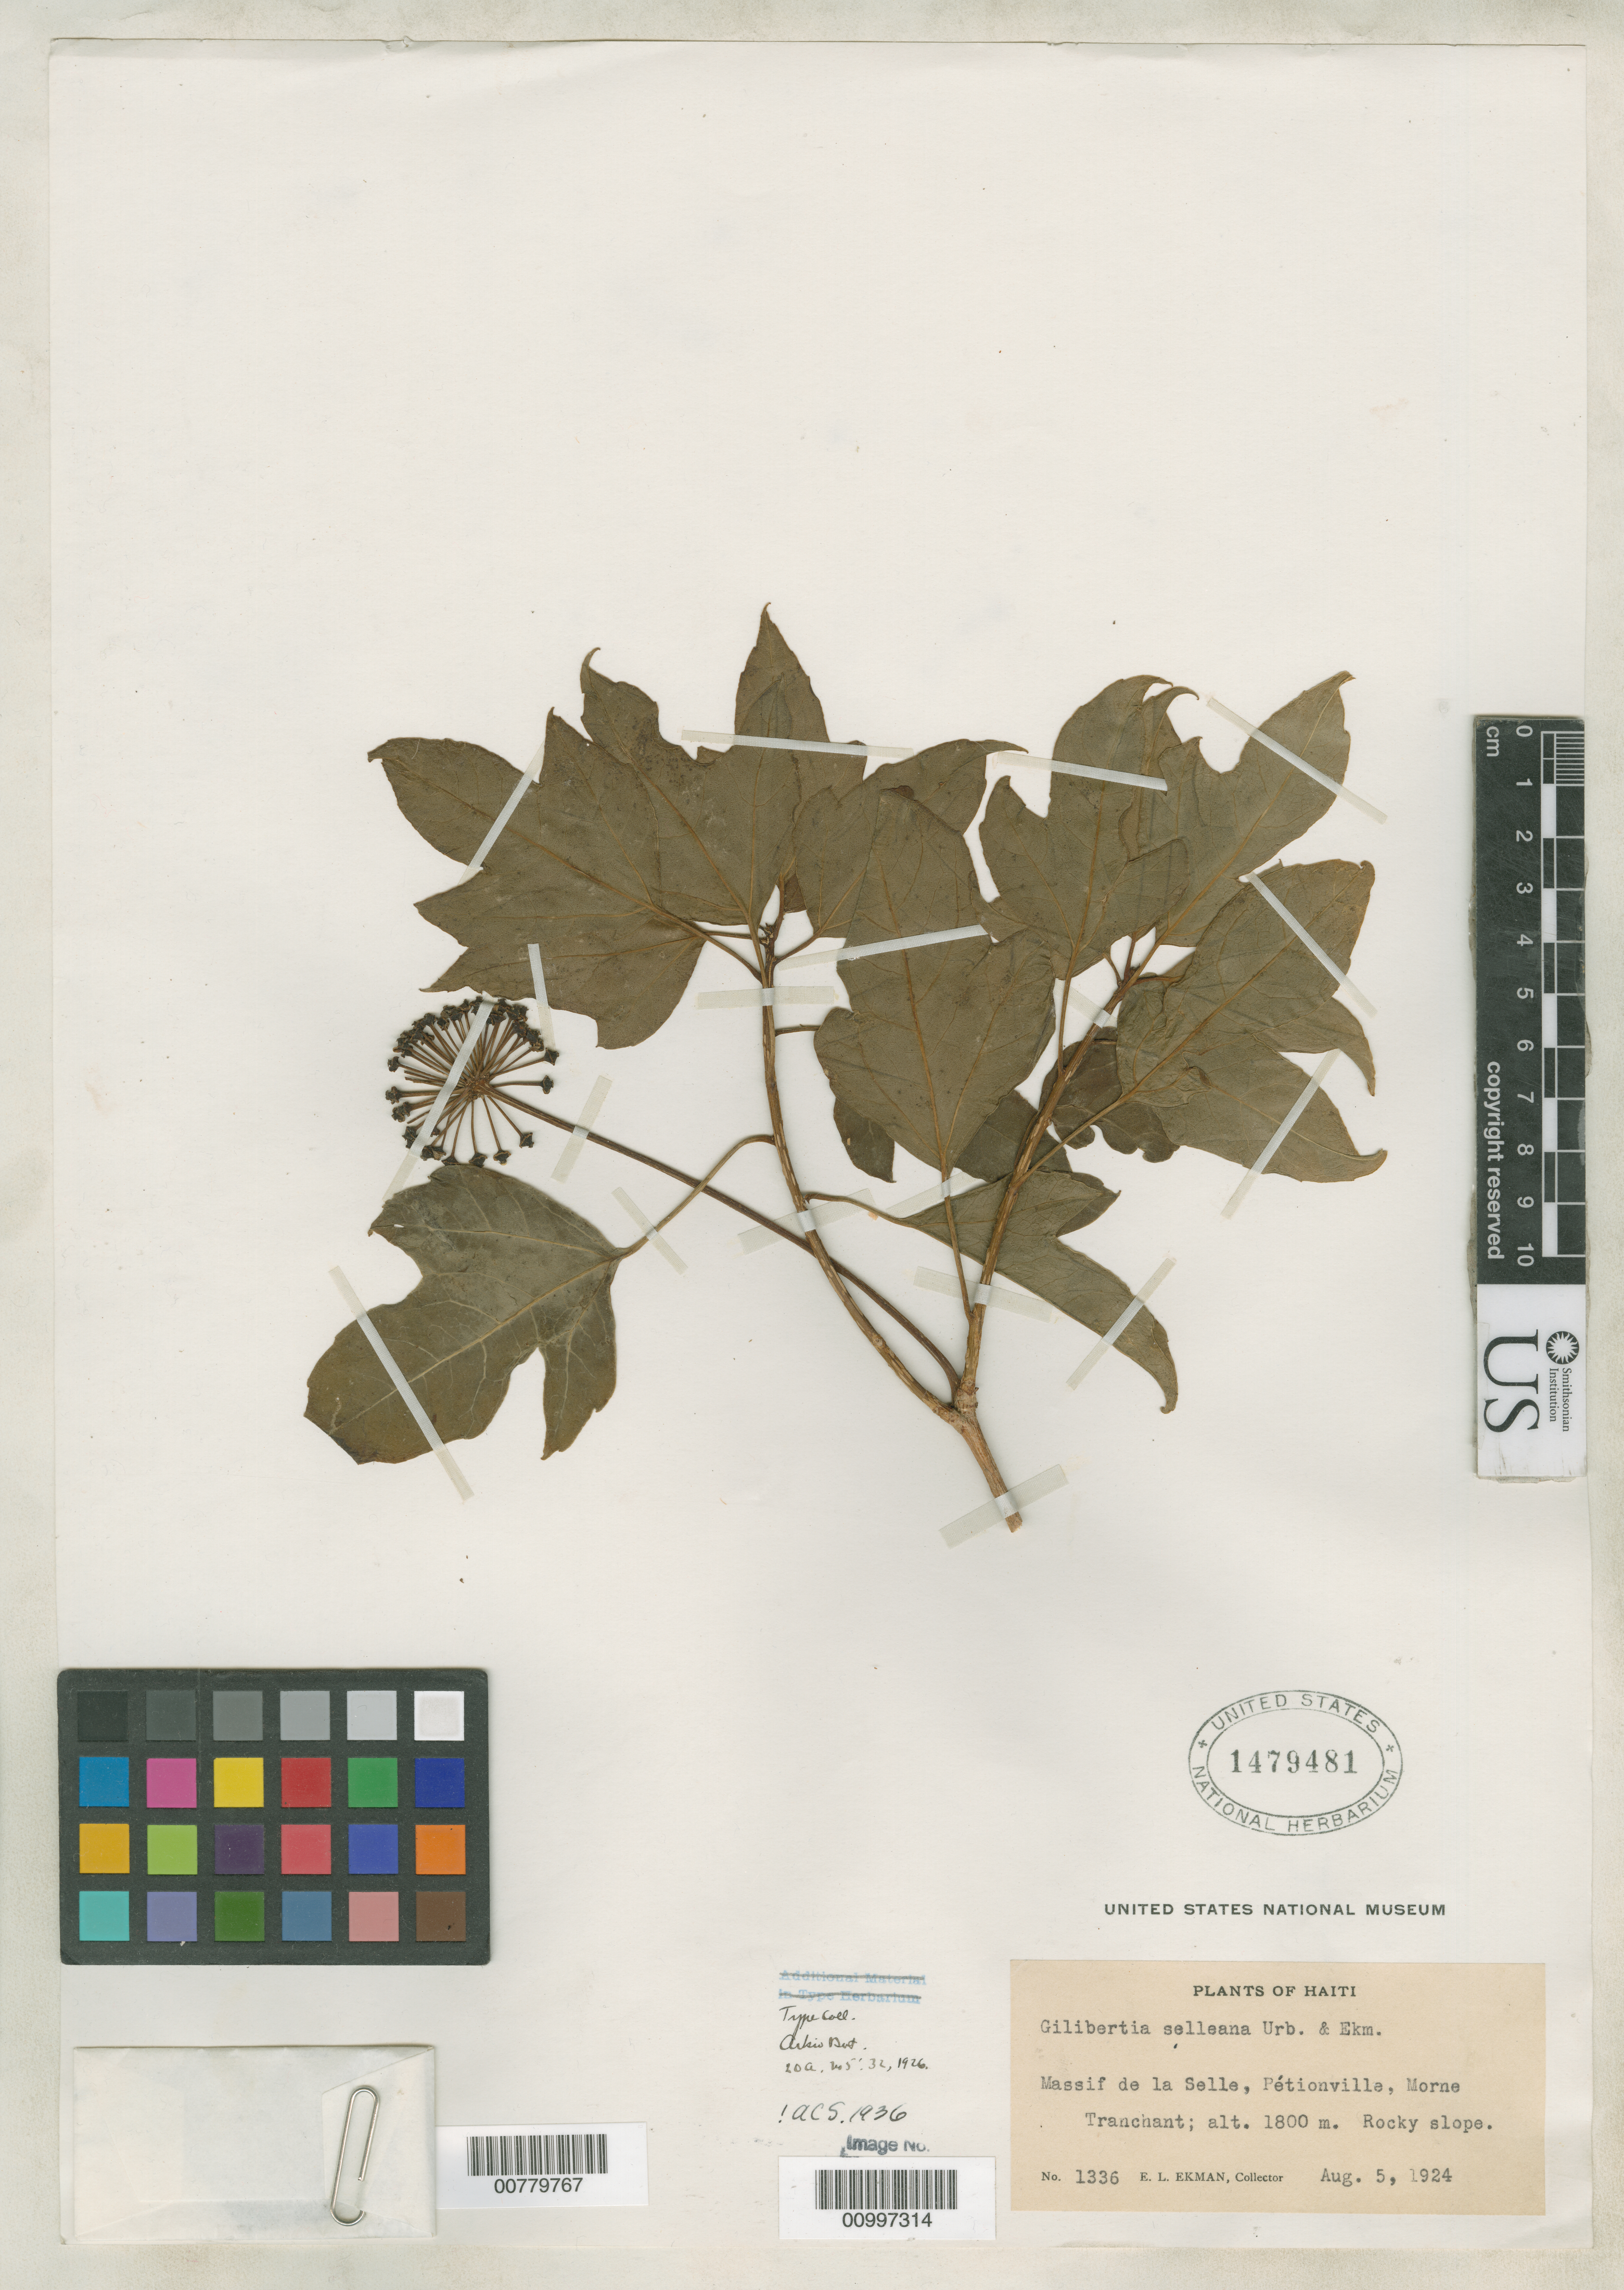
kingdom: Plantae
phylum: Tracheophyta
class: Magnoliopsida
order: Apiales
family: Araliaceae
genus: Gilibertia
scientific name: Gilibertia selleana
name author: Urb. & Ekman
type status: Isotype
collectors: E. L. Ekman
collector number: H 1336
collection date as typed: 05 Aug 1924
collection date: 1924-08-05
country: Haiti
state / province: Ouest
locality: Massif de la Selle, Petionville, Morne Tranchant.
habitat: Rocky slopes.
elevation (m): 1800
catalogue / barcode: US 1479481